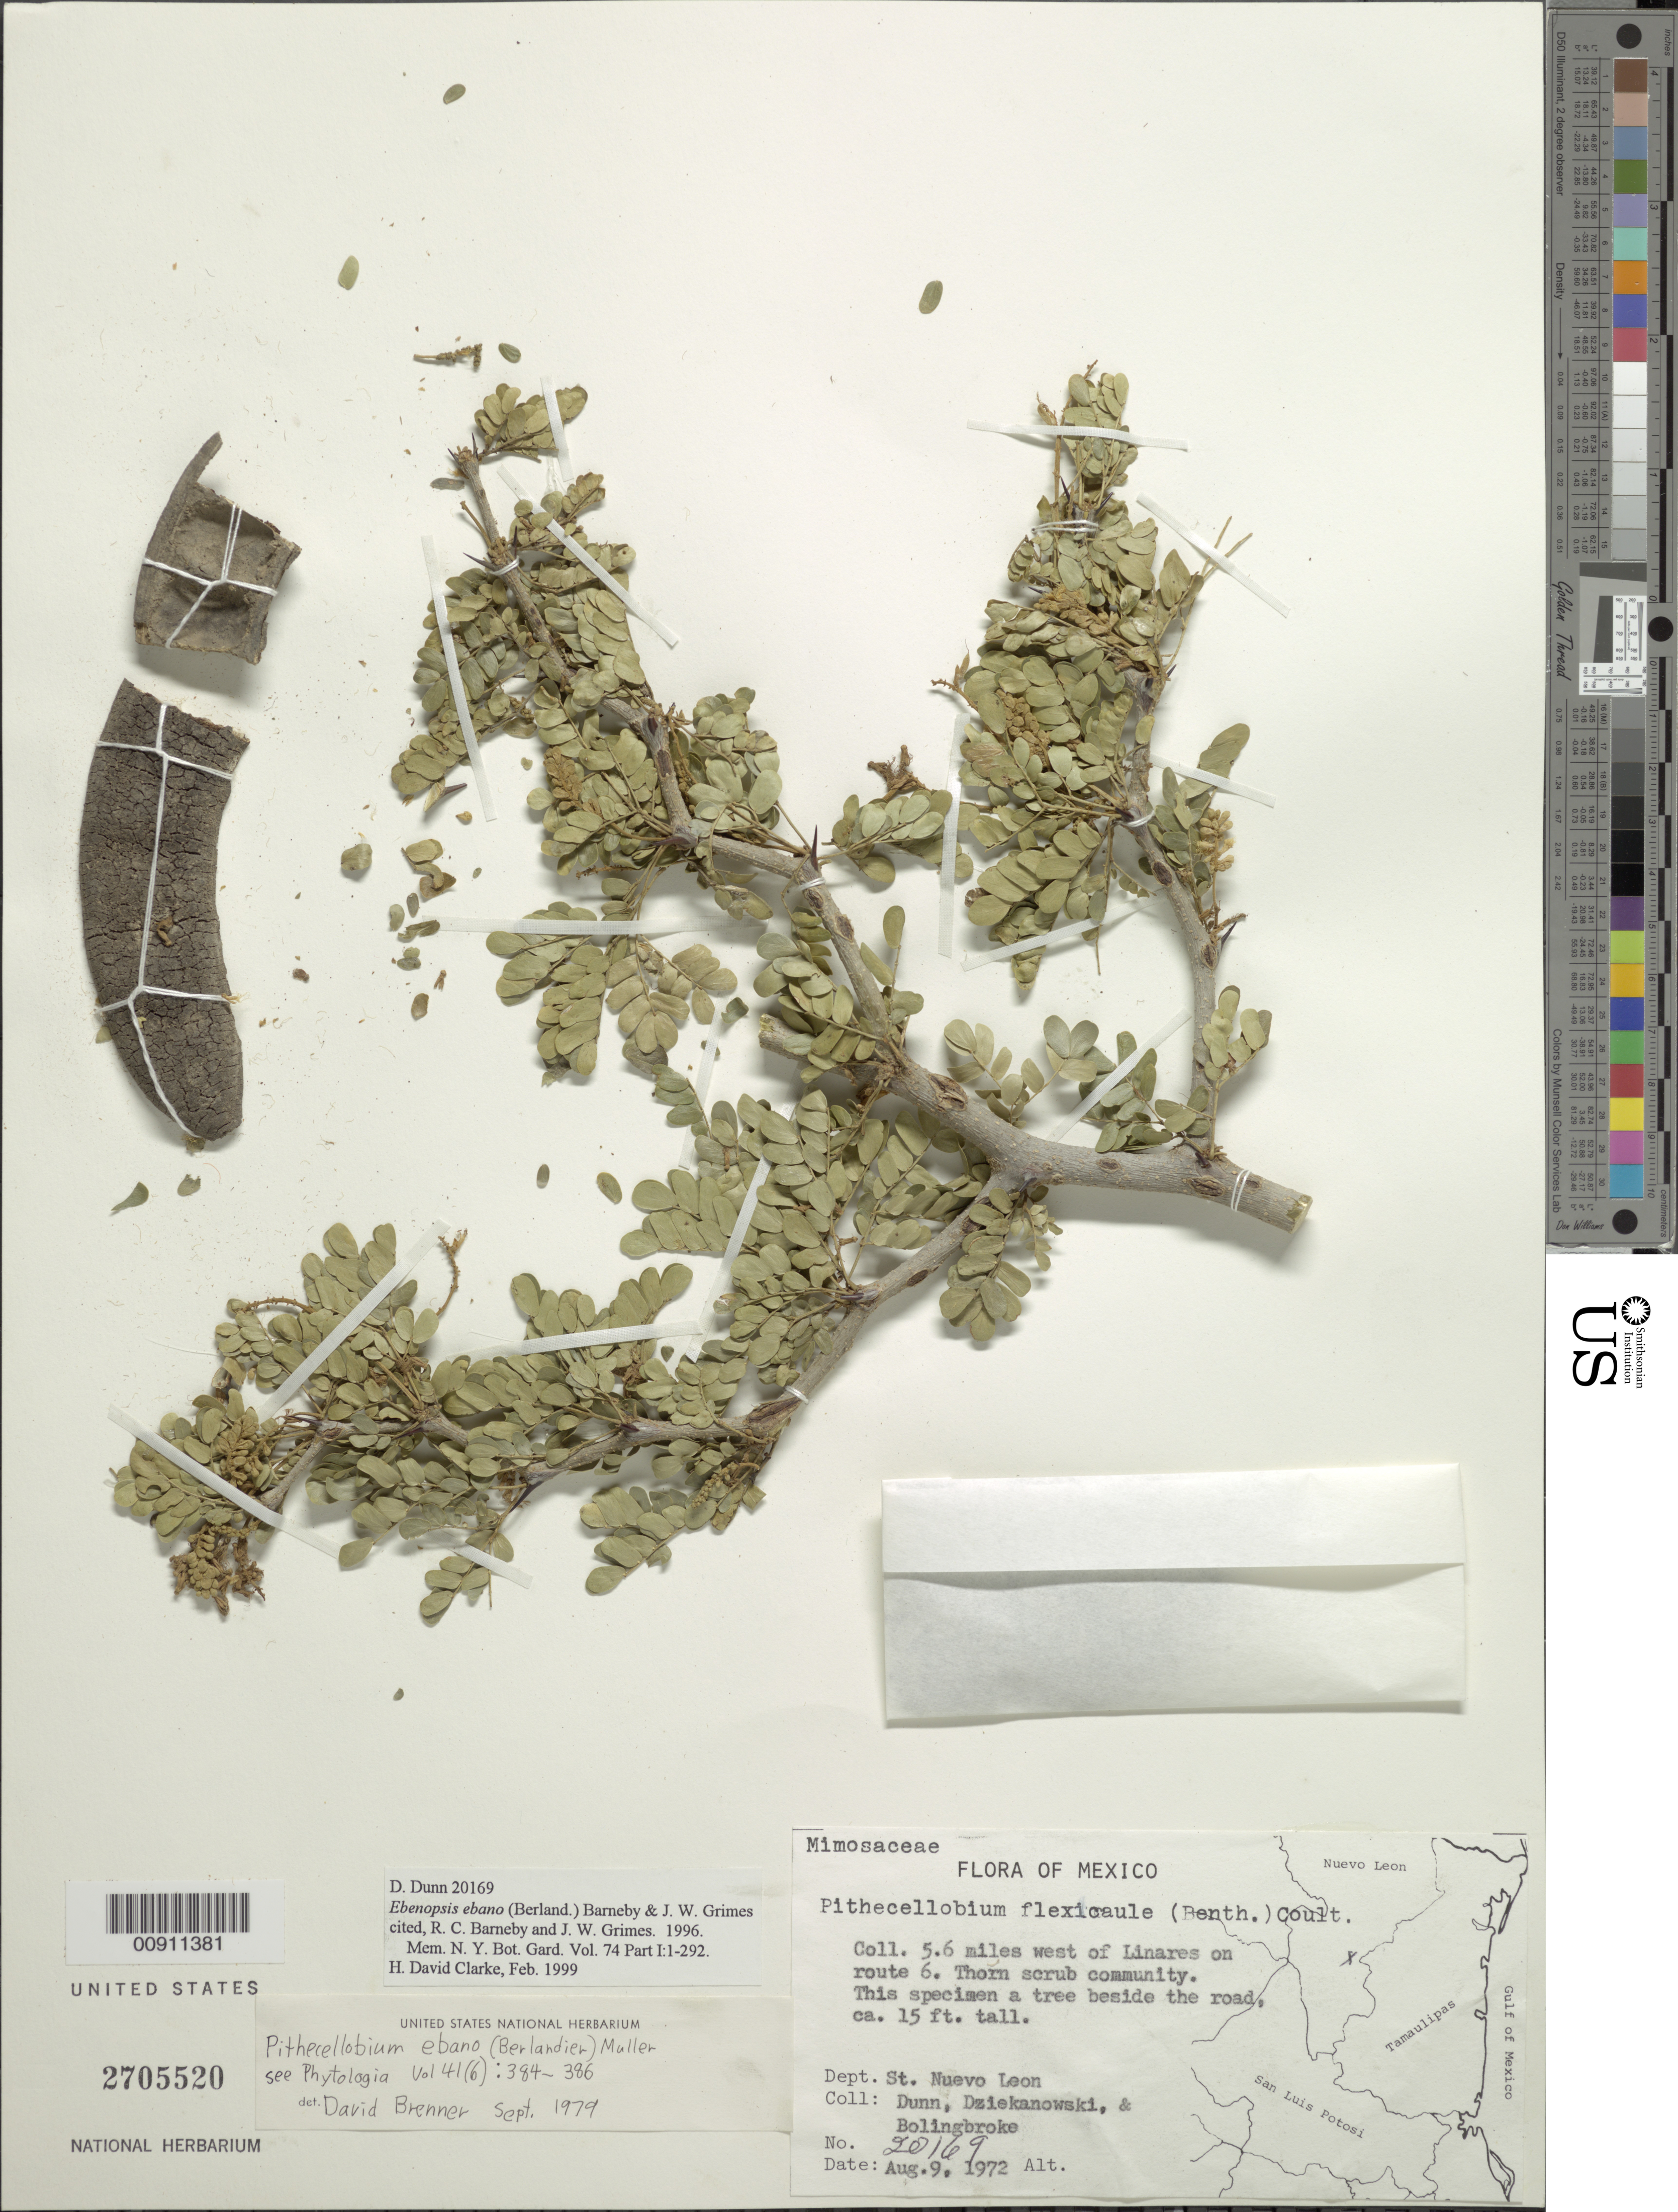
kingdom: Plantae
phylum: Tracheophyta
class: Magnoliopsida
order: Fabales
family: Fabaceae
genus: Ebenopsis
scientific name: Ebenopsis ebano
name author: (Berland.) Barneby & J.W. Grimes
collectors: -- Dunn, -. Dziekanowski & -. Bolingbroke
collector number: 20169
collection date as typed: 09 Aug 1972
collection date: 1972-08-09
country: Mexico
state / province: Nuevo León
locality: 5.6 miles west of Linares on route 6. State Nuevo León.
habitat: Thorn scrub community. This specimen beside the road.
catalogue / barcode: US 2705520